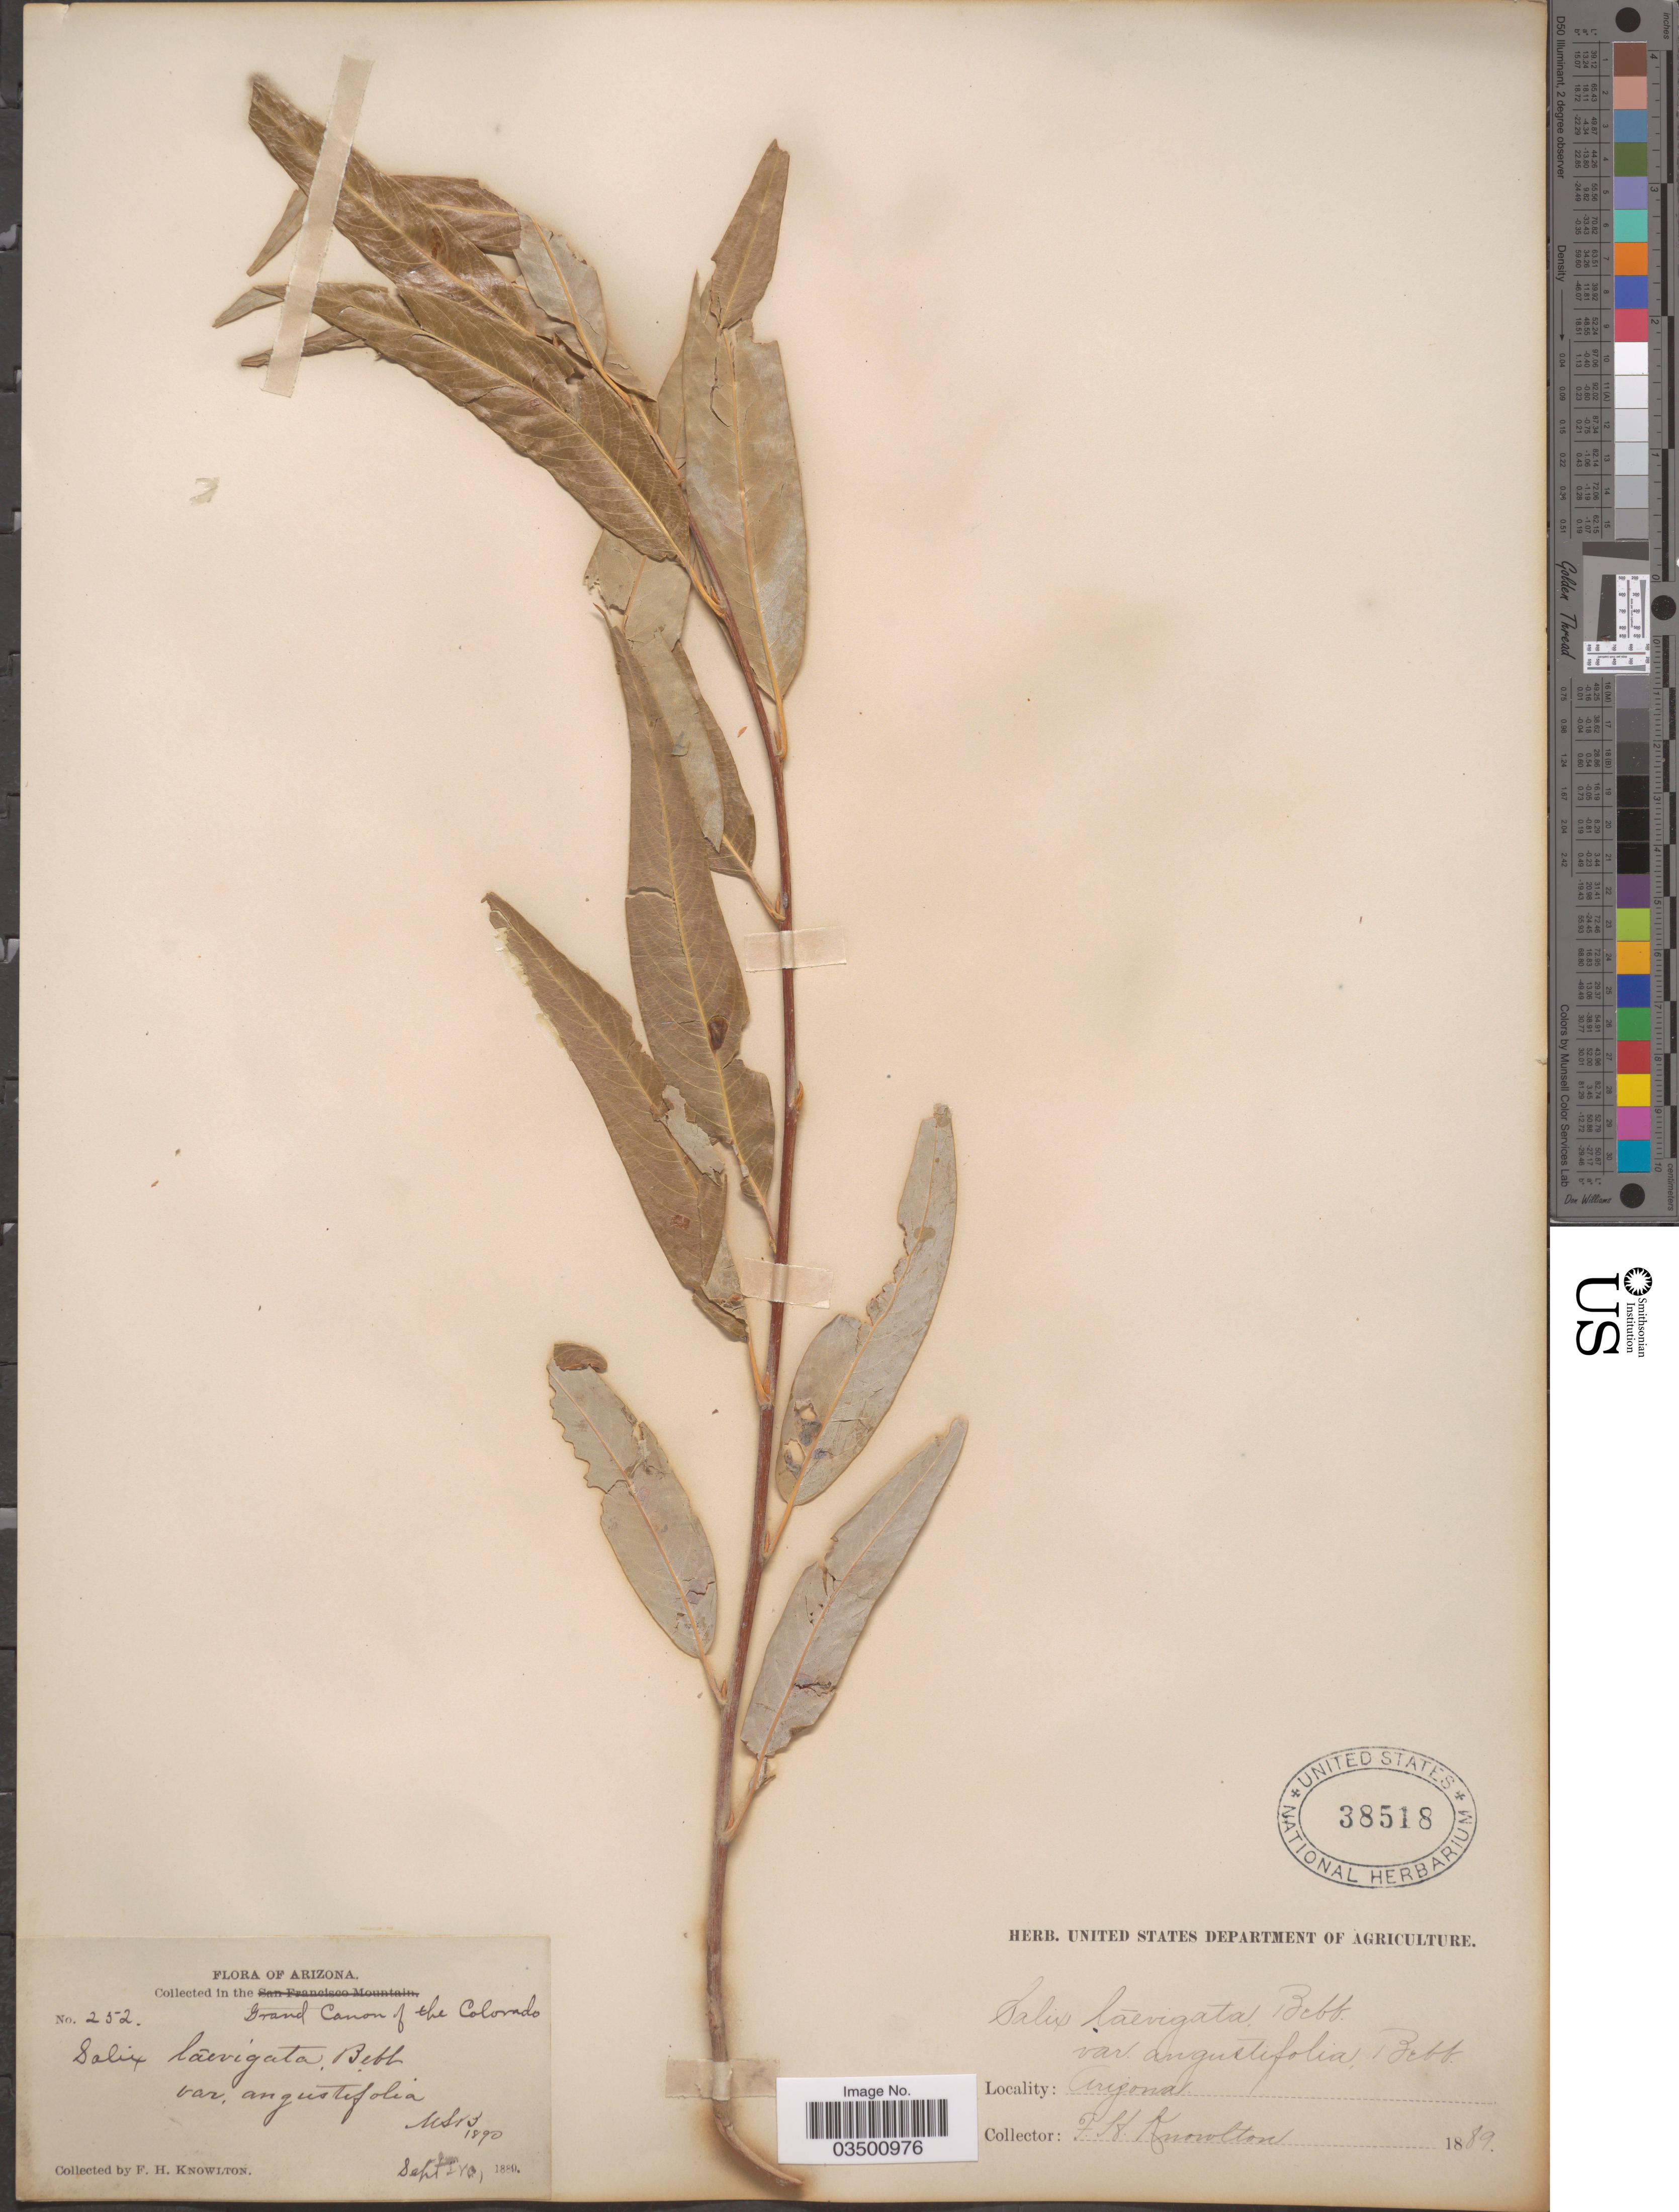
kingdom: Plantae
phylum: Tracheophyta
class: Magnoliopsida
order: Malpighiales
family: Salicaceae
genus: Salix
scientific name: Salix laevigata var. angustifolia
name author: Bebb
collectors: F. H. Knowlton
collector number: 252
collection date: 1889-09-10/1890-03-03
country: United States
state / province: Arizona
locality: Grand Canon of the Colorado.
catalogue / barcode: US 38518